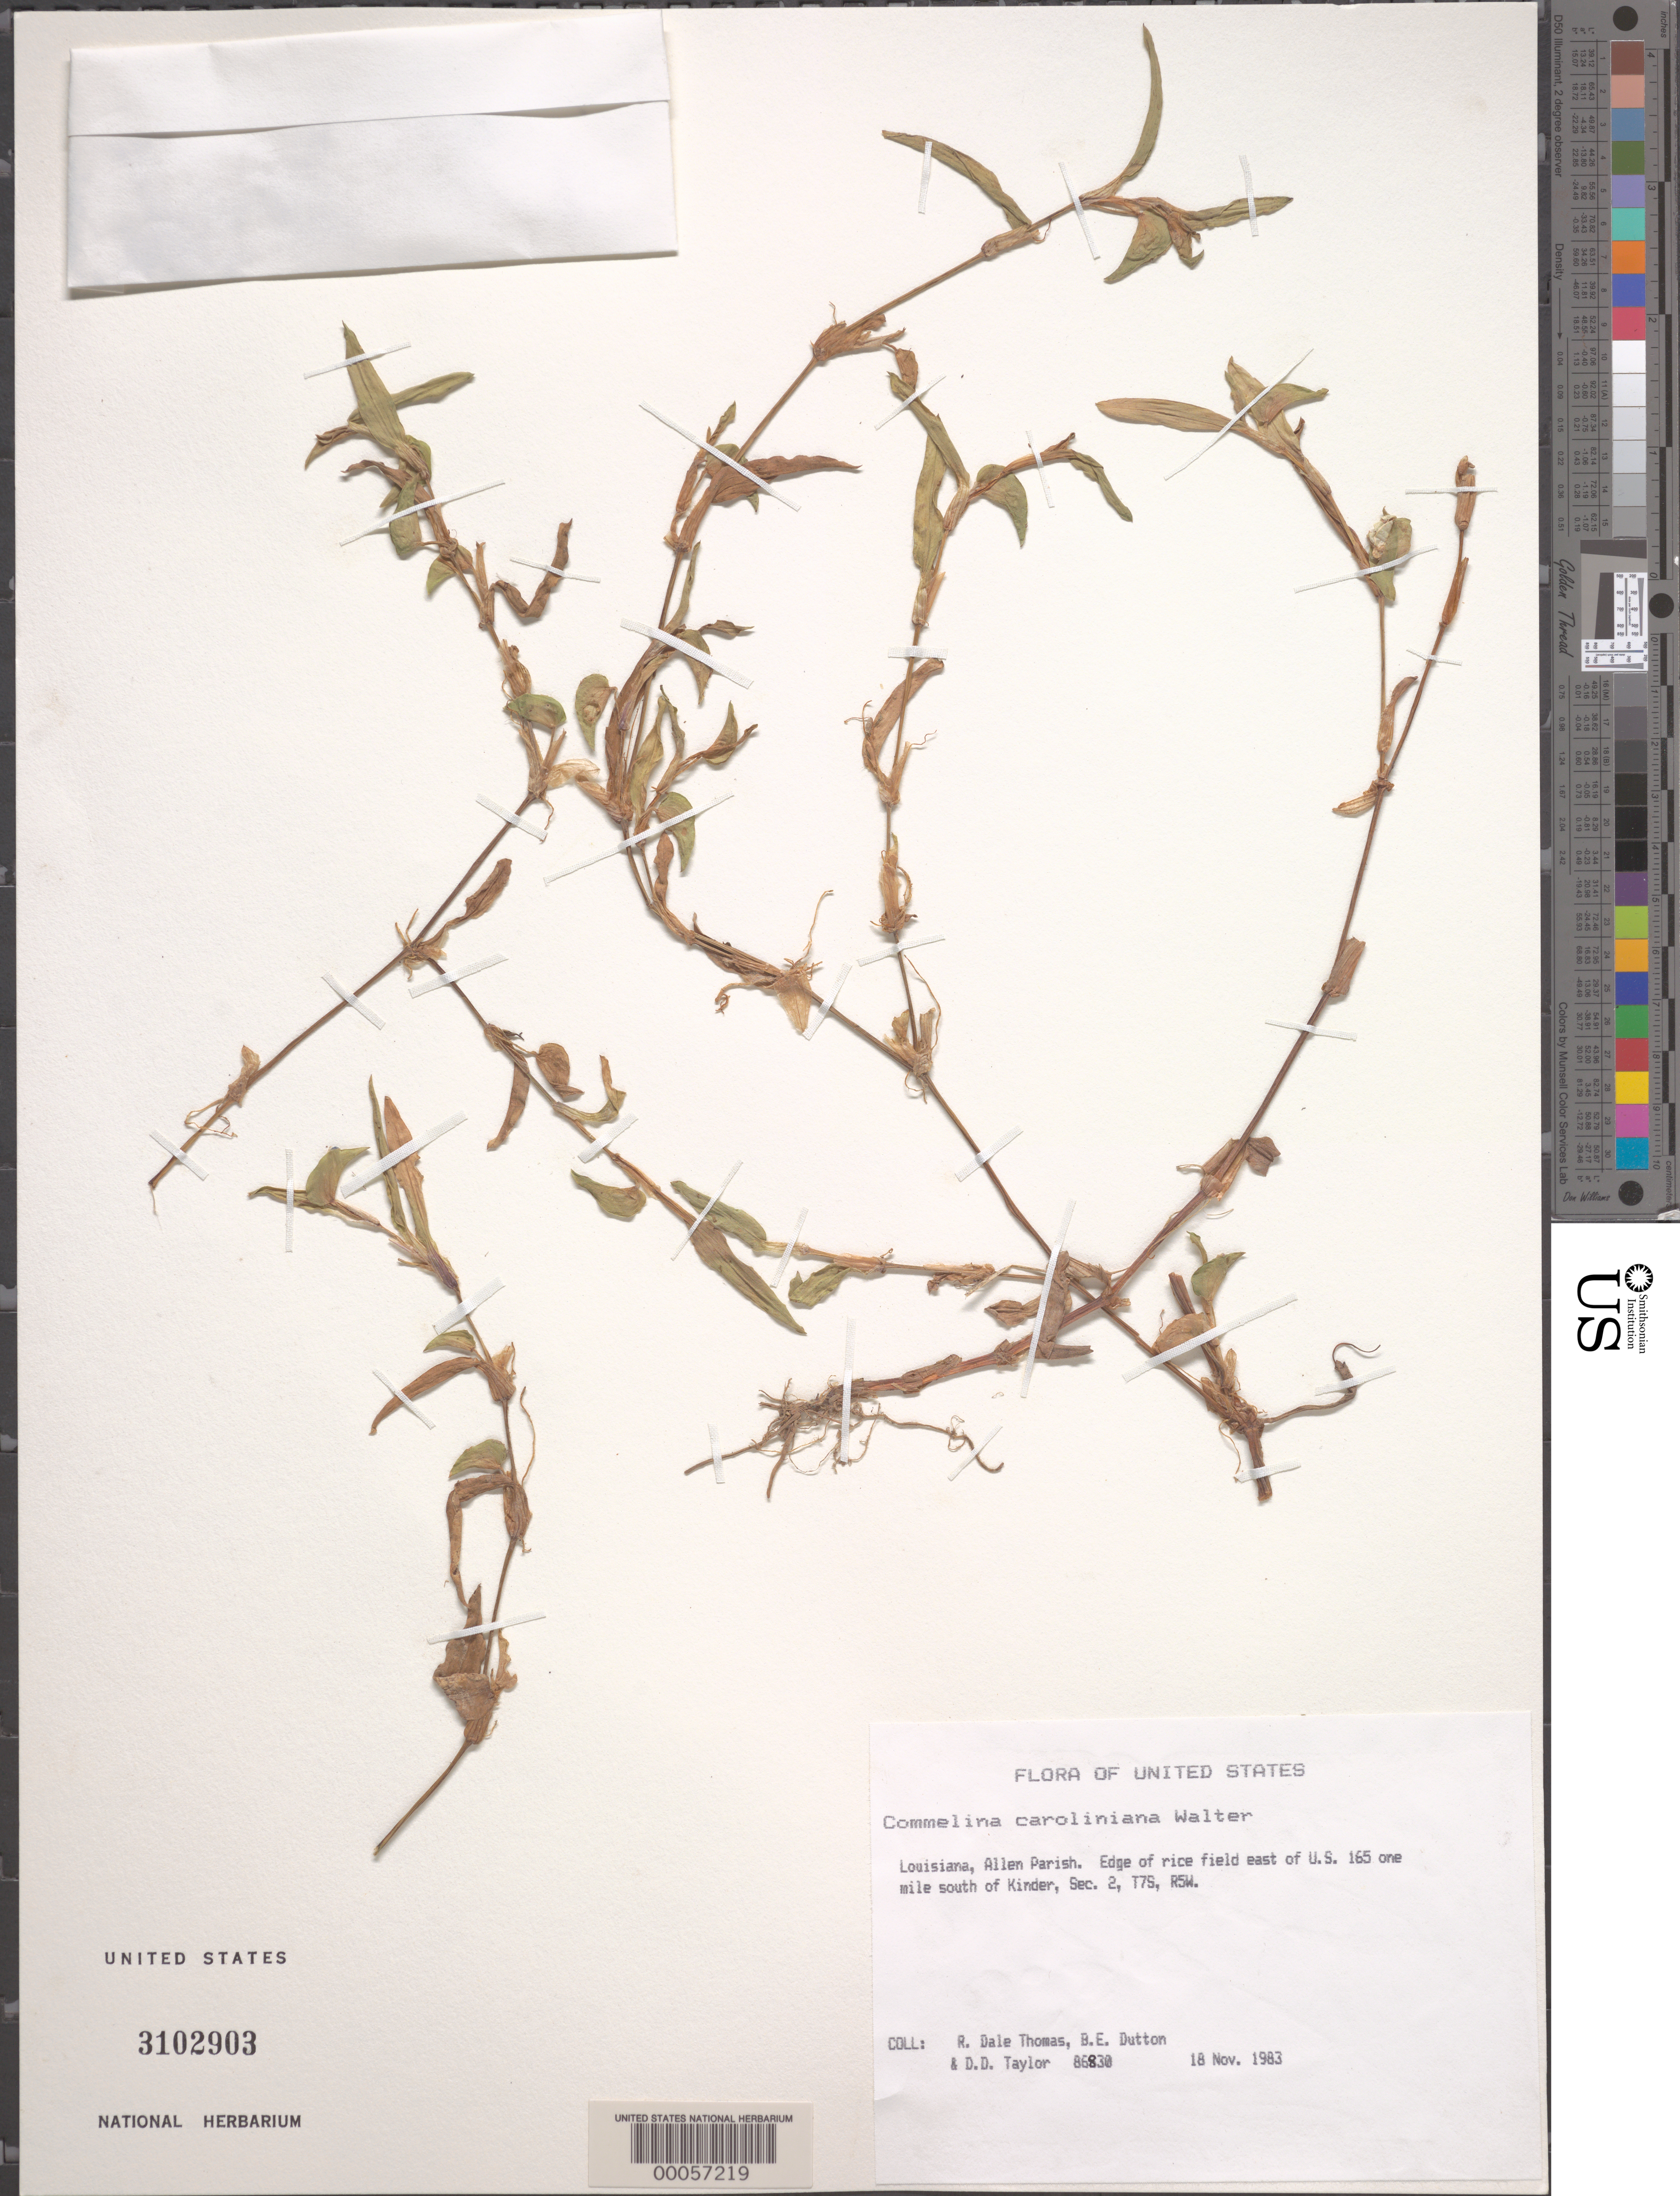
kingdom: Plantae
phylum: Tracheophyta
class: Liliopsida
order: Commelinales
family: Commelinaceae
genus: Commelina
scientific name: Commelina caroliniana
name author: Walter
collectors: R. Thomas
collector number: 86330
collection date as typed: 18 Nov 1983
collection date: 1983-11-18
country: United States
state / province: Louisiana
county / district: Allen Parish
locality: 1 mi. s of kinder, e of u.s. 165; sec. 2, t7s, r5w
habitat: Edge of rice field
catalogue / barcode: US 3102903